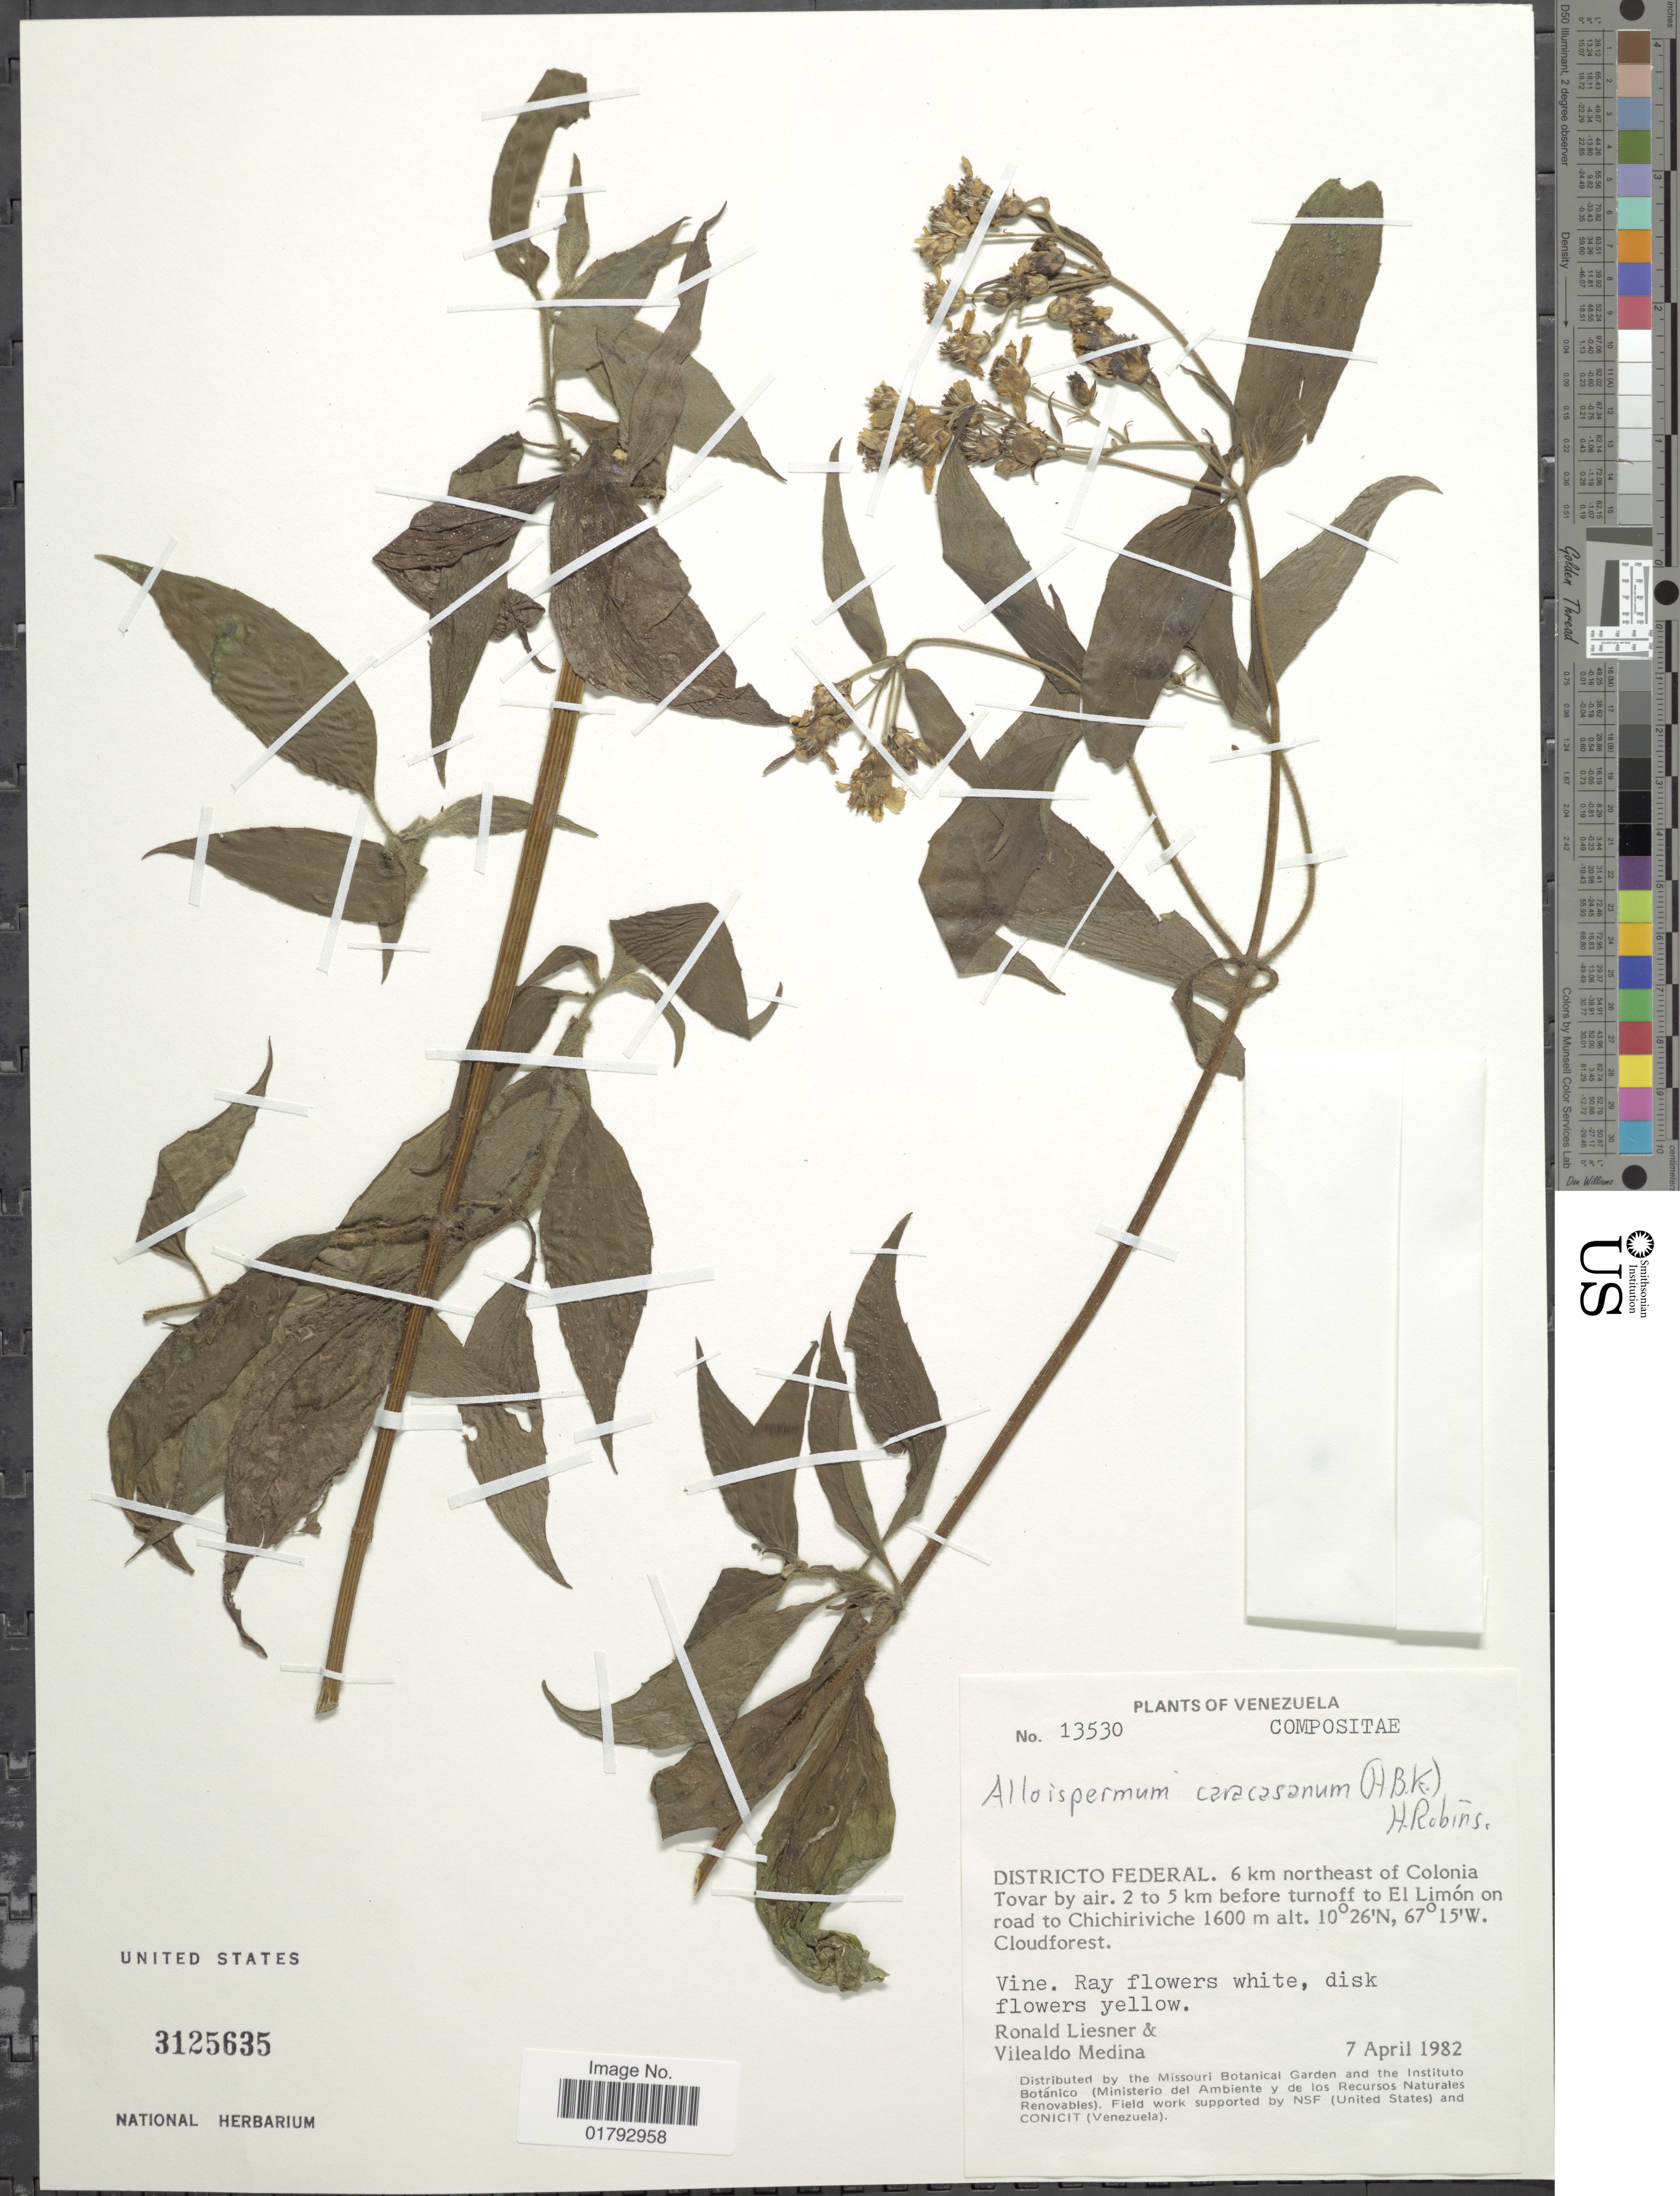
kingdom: Plantae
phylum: Tracheophyta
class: Magnoliopsida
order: Asterales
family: Asteraceae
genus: Alloispermum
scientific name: Alloispermum caracasanum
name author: (Kunth) H. Rob.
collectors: R. L. Liesner & V. Medina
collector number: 13530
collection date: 1982-04-07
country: Venezuela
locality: Districto Federal. 6 km northeast of Colonia Tovar by air. 2 to 5 km before turnoff to El Limon on road to Chirchiriviche.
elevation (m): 1600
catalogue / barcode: US 3125635